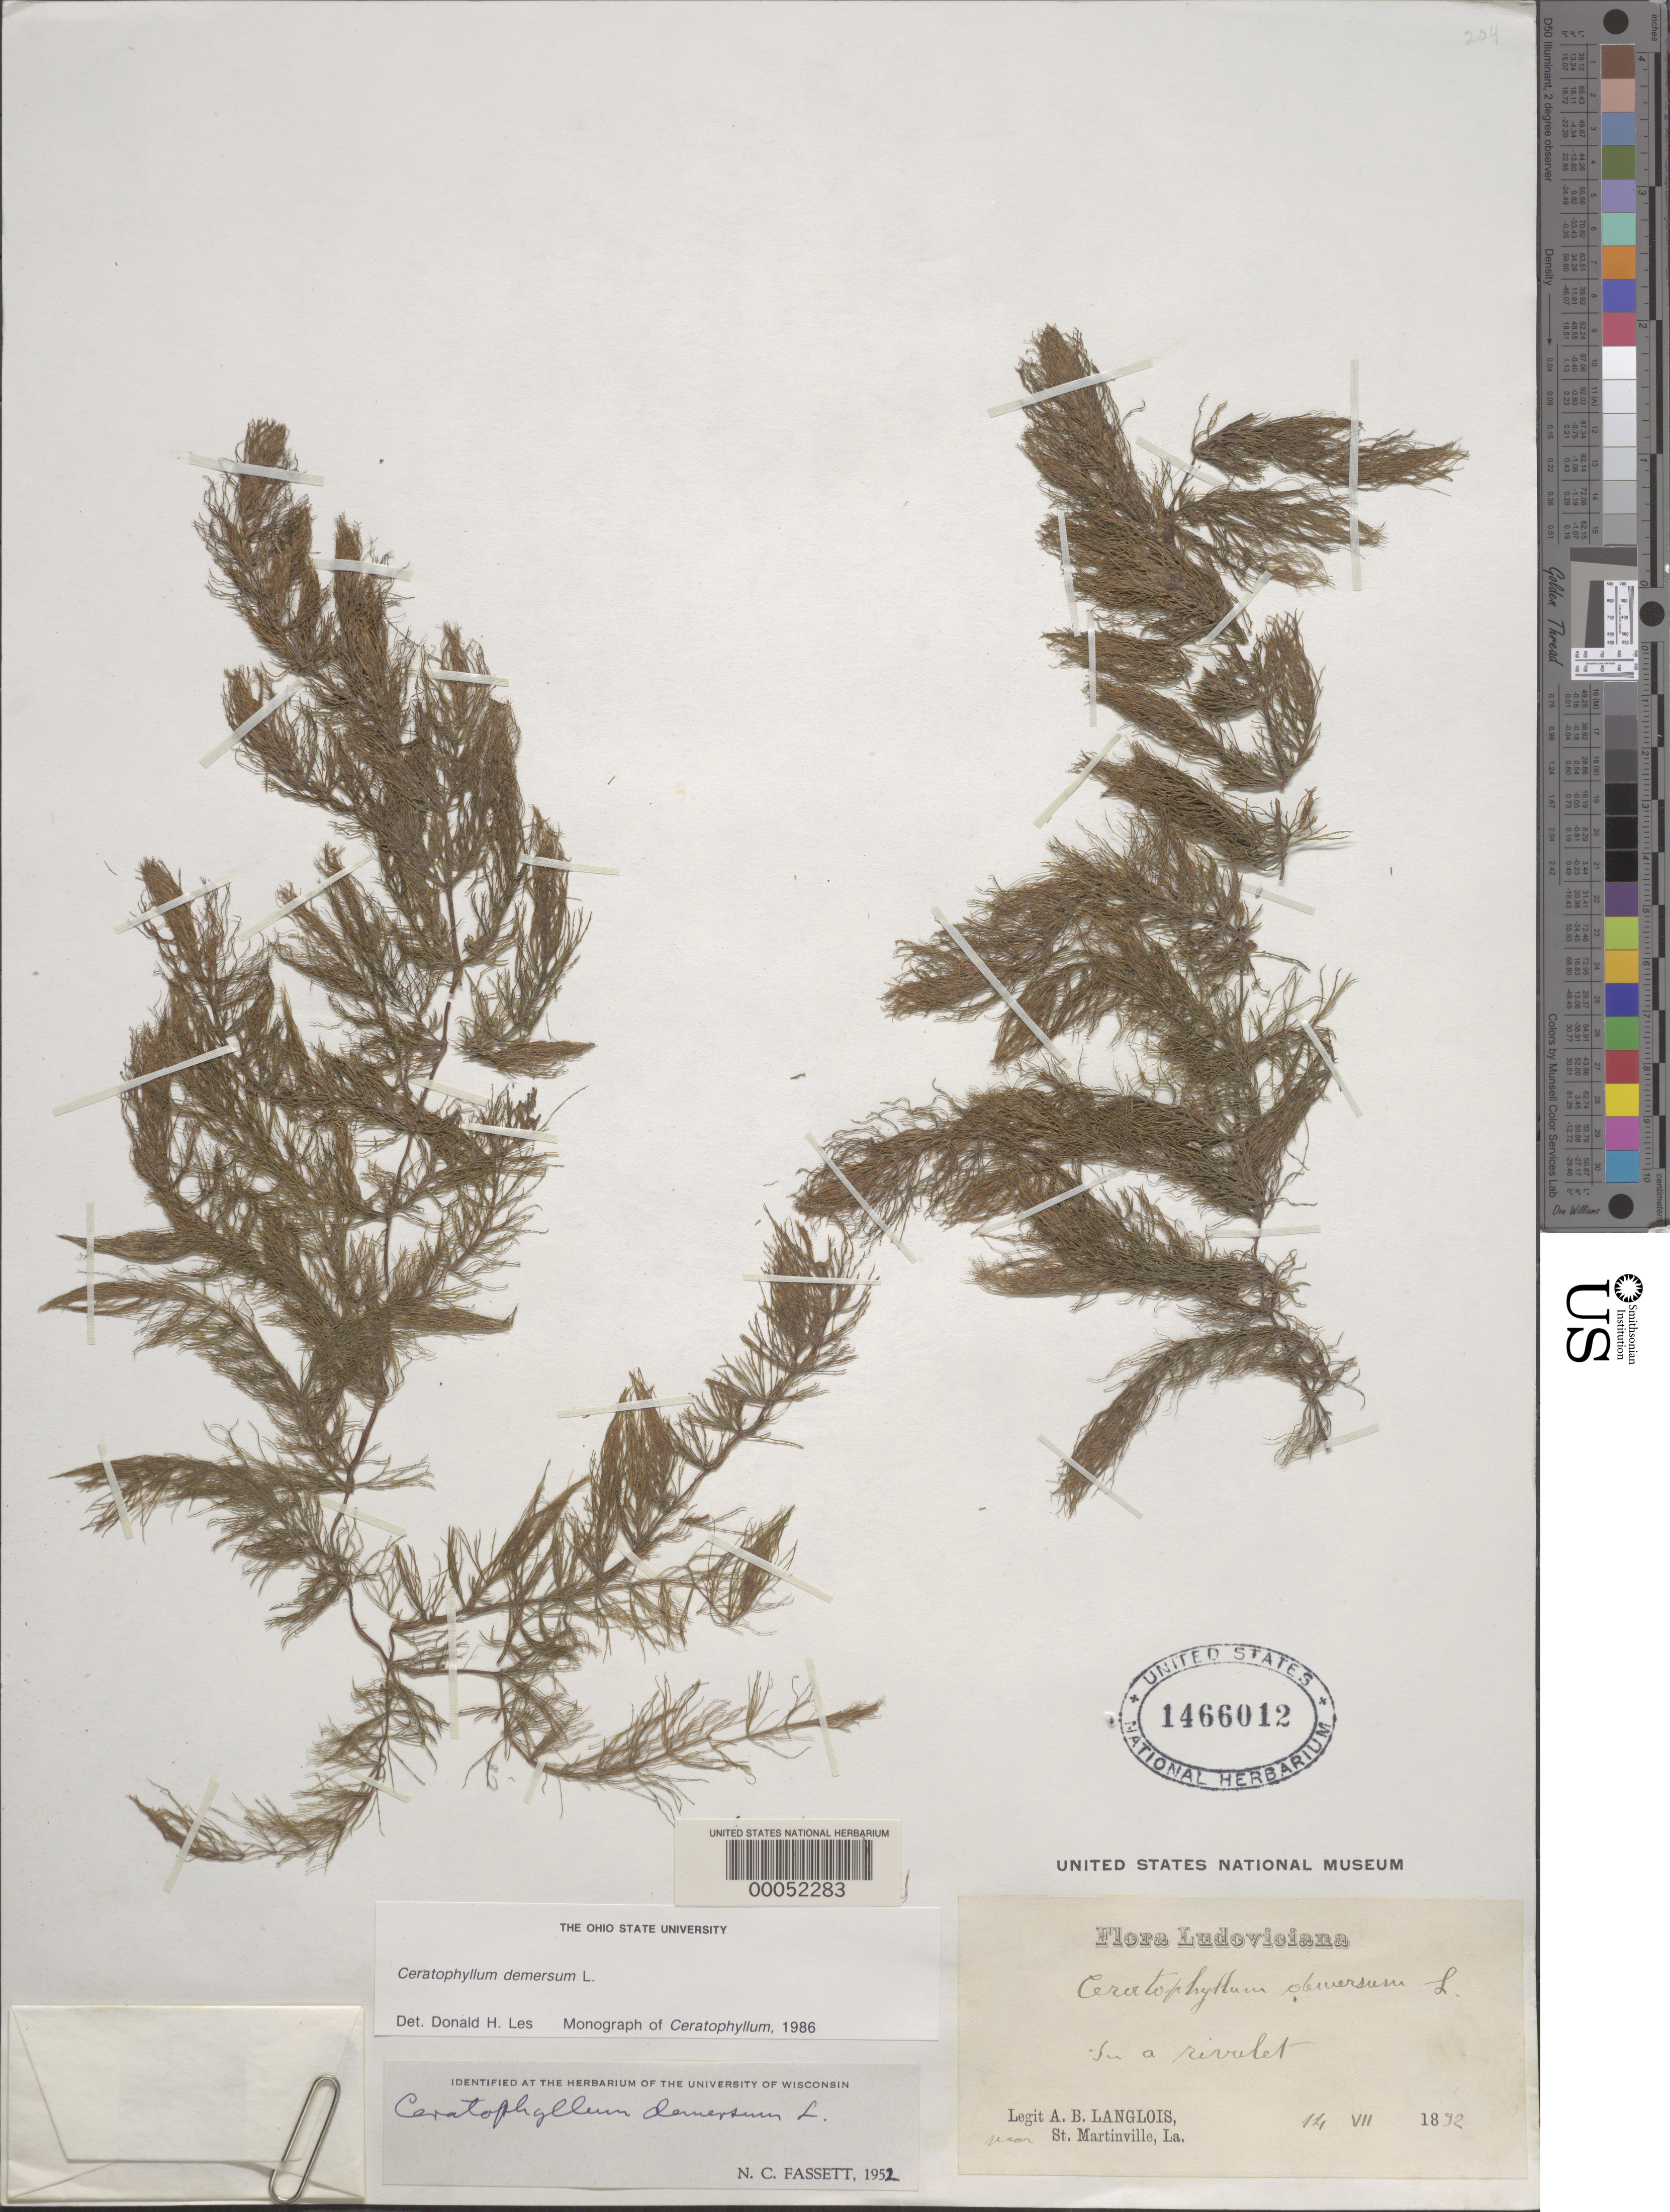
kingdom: Plantae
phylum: Tracheophyta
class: Magnoliopsida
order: Ceratophyllales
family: Ceratophyllaceae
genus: Ceratophyllum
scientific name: Ceratophyllum demersum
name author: L.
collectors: A. B. Langlois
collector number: Unlabel.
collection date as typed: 11 Jul 1892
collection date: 1892-07-11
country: United States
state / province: Louisiana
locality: In a rivulet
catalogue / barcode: US 1466012